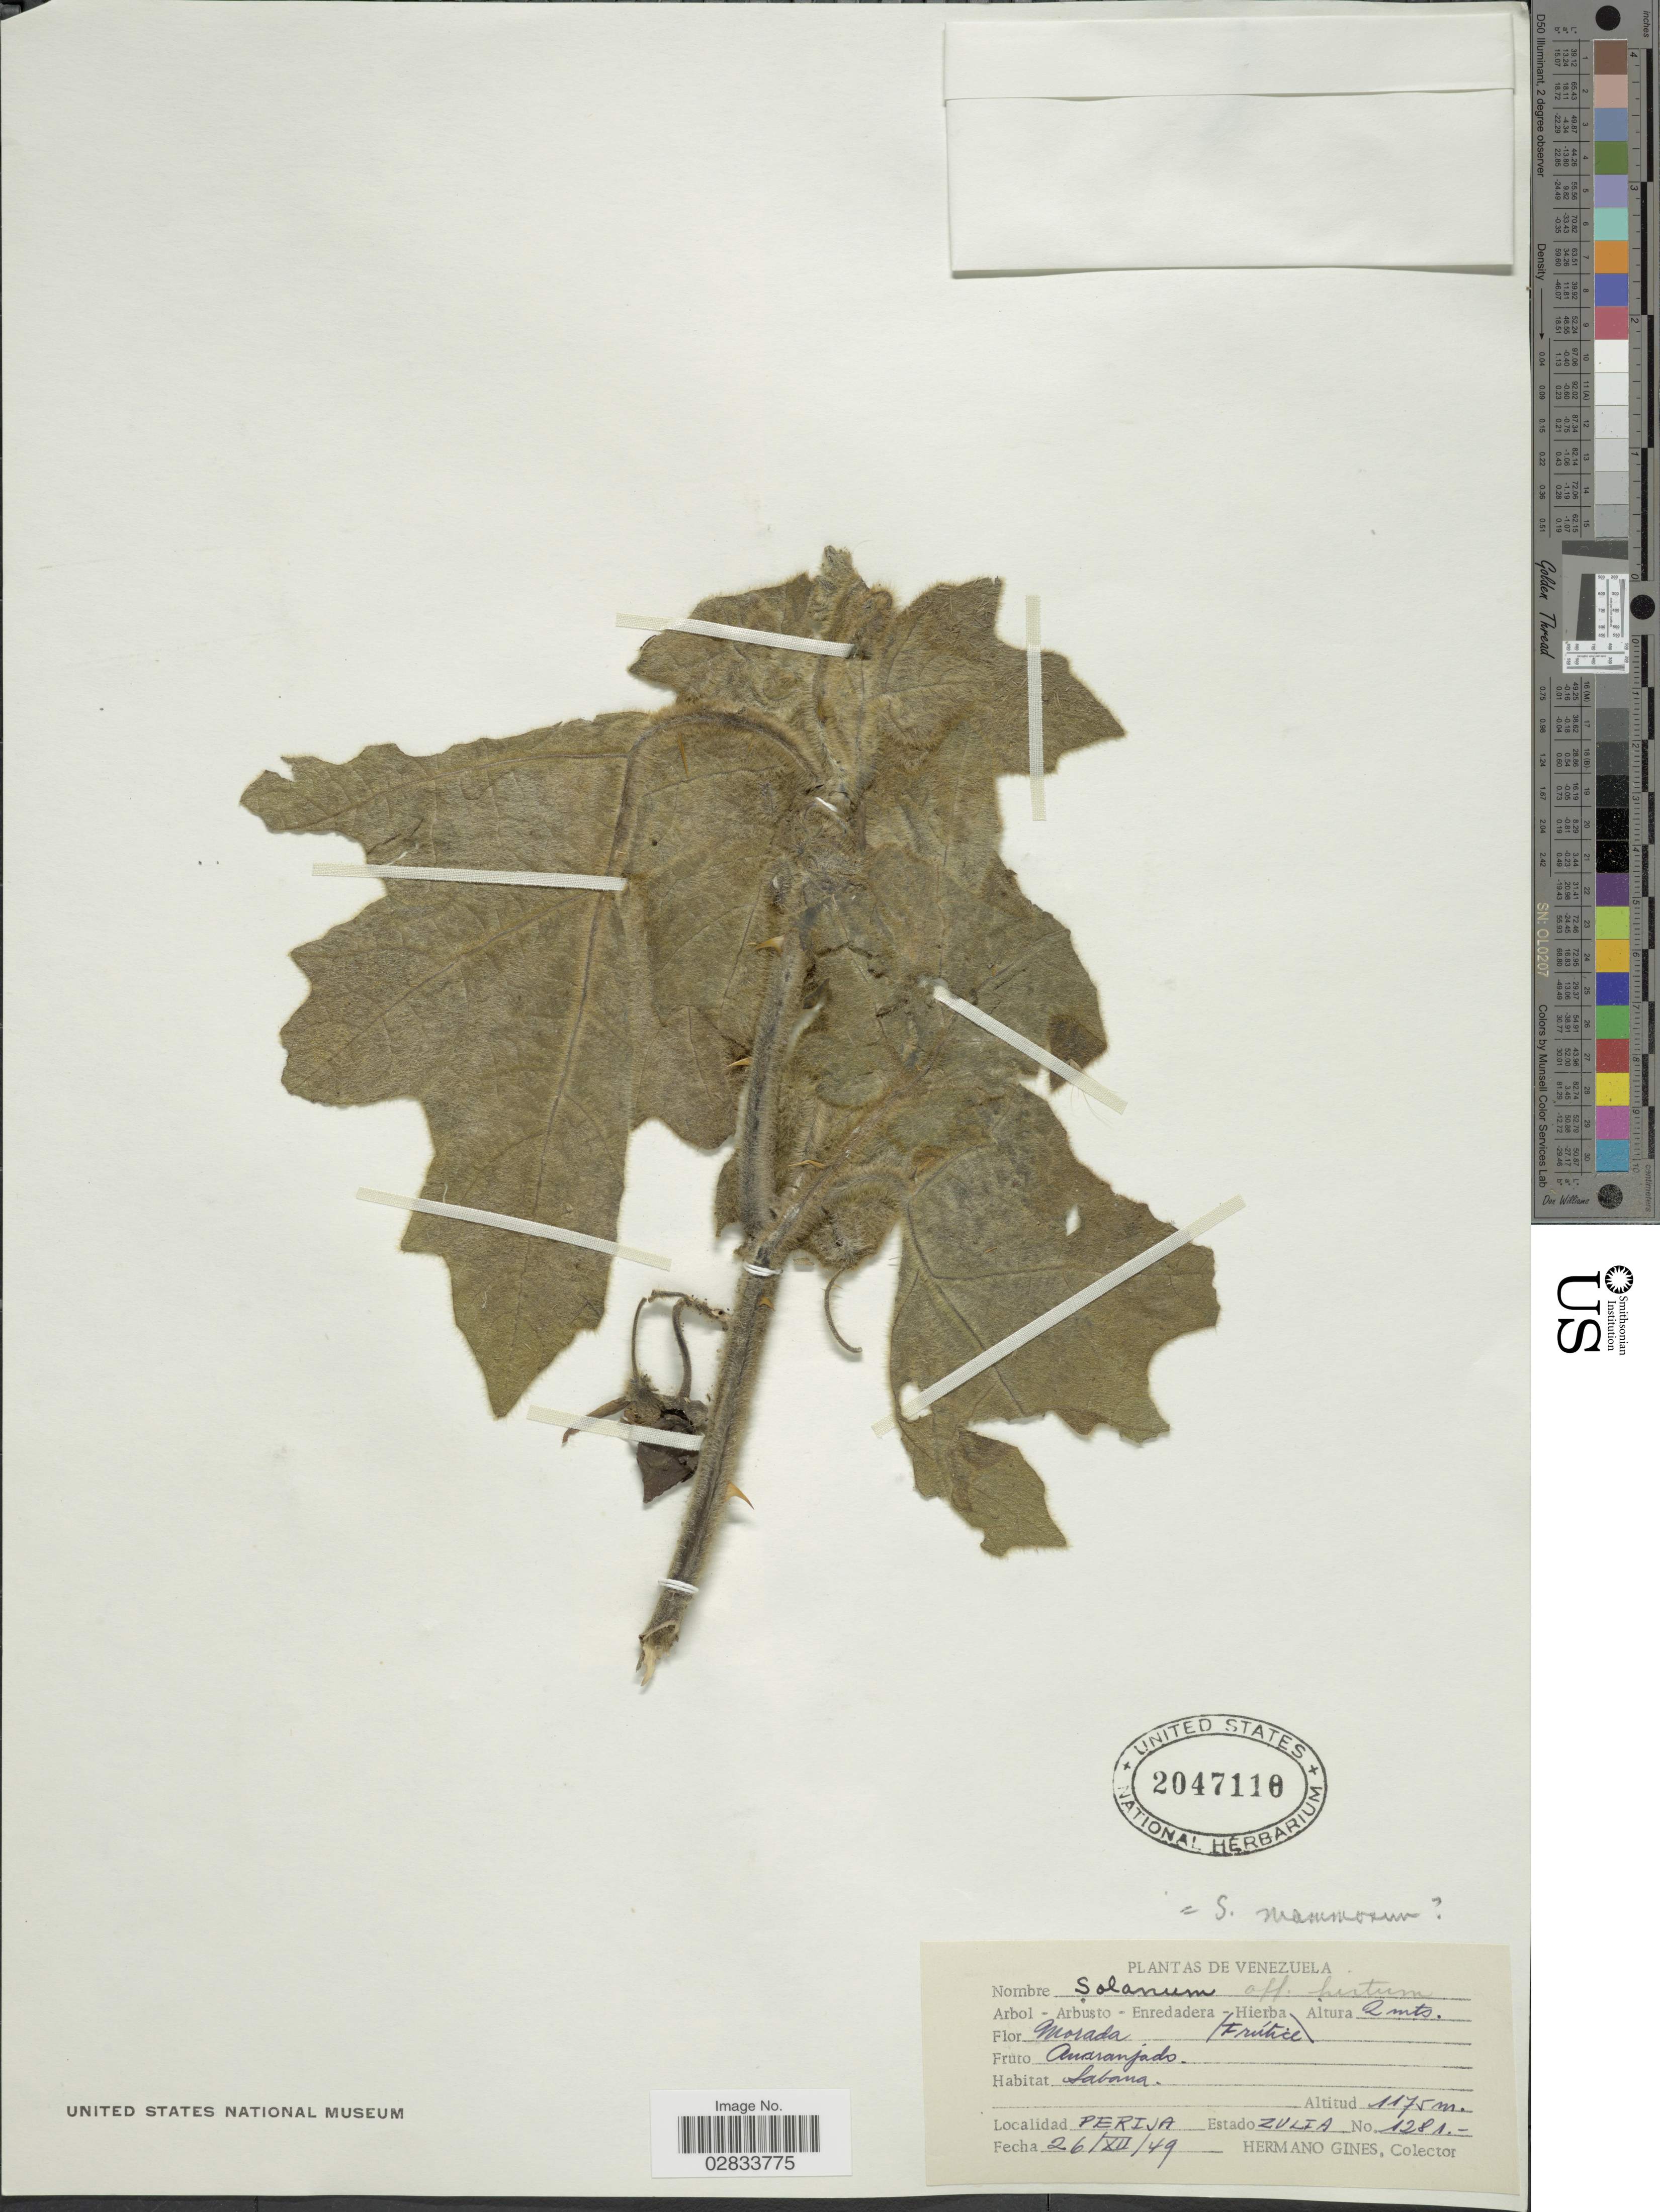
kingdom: Plantae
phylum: Tracheophyta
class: Magnoliopsida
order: Solanales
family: Solanaceae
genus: Solanum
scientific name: Solanum mammosum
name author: L.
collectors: Bro. Gines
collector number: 1281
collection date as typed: Transcribed d/m/y: 26/12/49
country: Venezuela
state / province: Zulia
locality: Perija, Estado Zulia.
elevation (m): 1175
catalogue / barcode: US 2047110